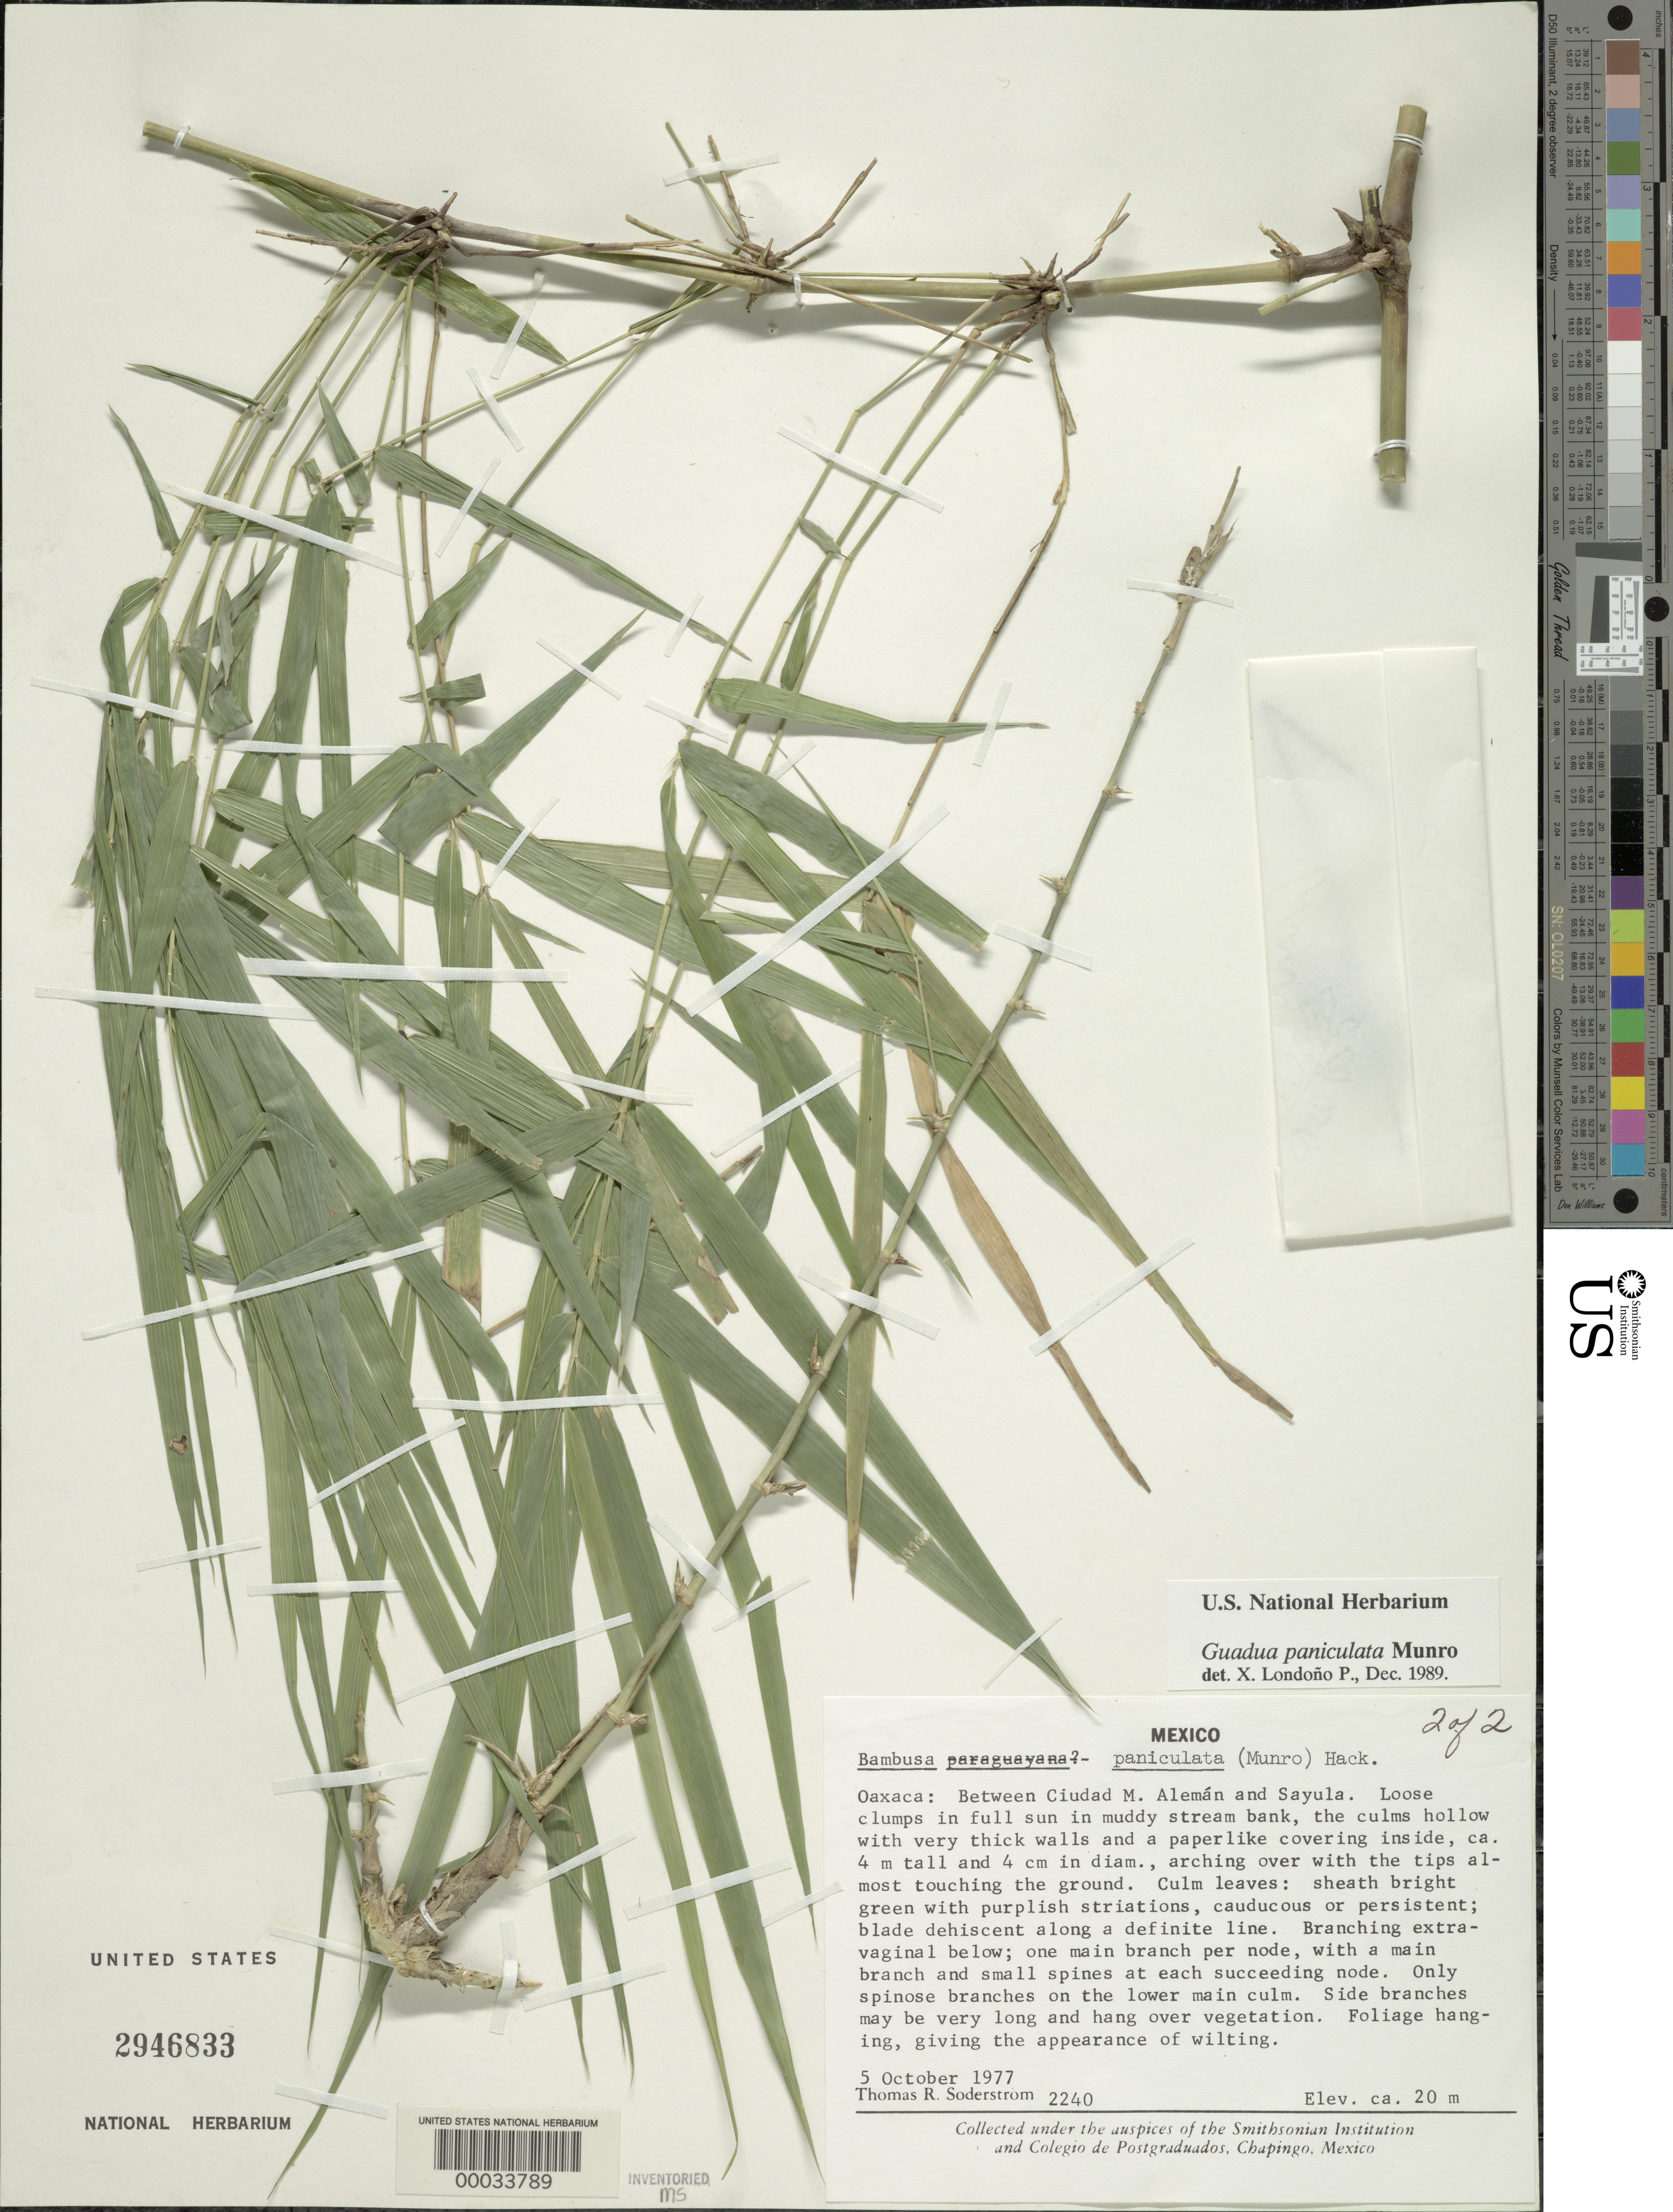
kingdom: Plantae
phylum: Tracheophyta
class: Liliopsida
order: Poales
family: Poaceae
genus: Guadua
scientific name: Guadua refracta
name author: Munro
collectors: T. R. Soderstrom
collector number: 2240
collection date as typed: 05 Oct 1977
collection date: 1977-10-05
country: Mexico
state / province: Oaxaca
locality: Between ciudad m. aleman and sayula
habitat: In full sun in muddy stream bank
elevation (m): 20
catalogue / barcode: US 2946833